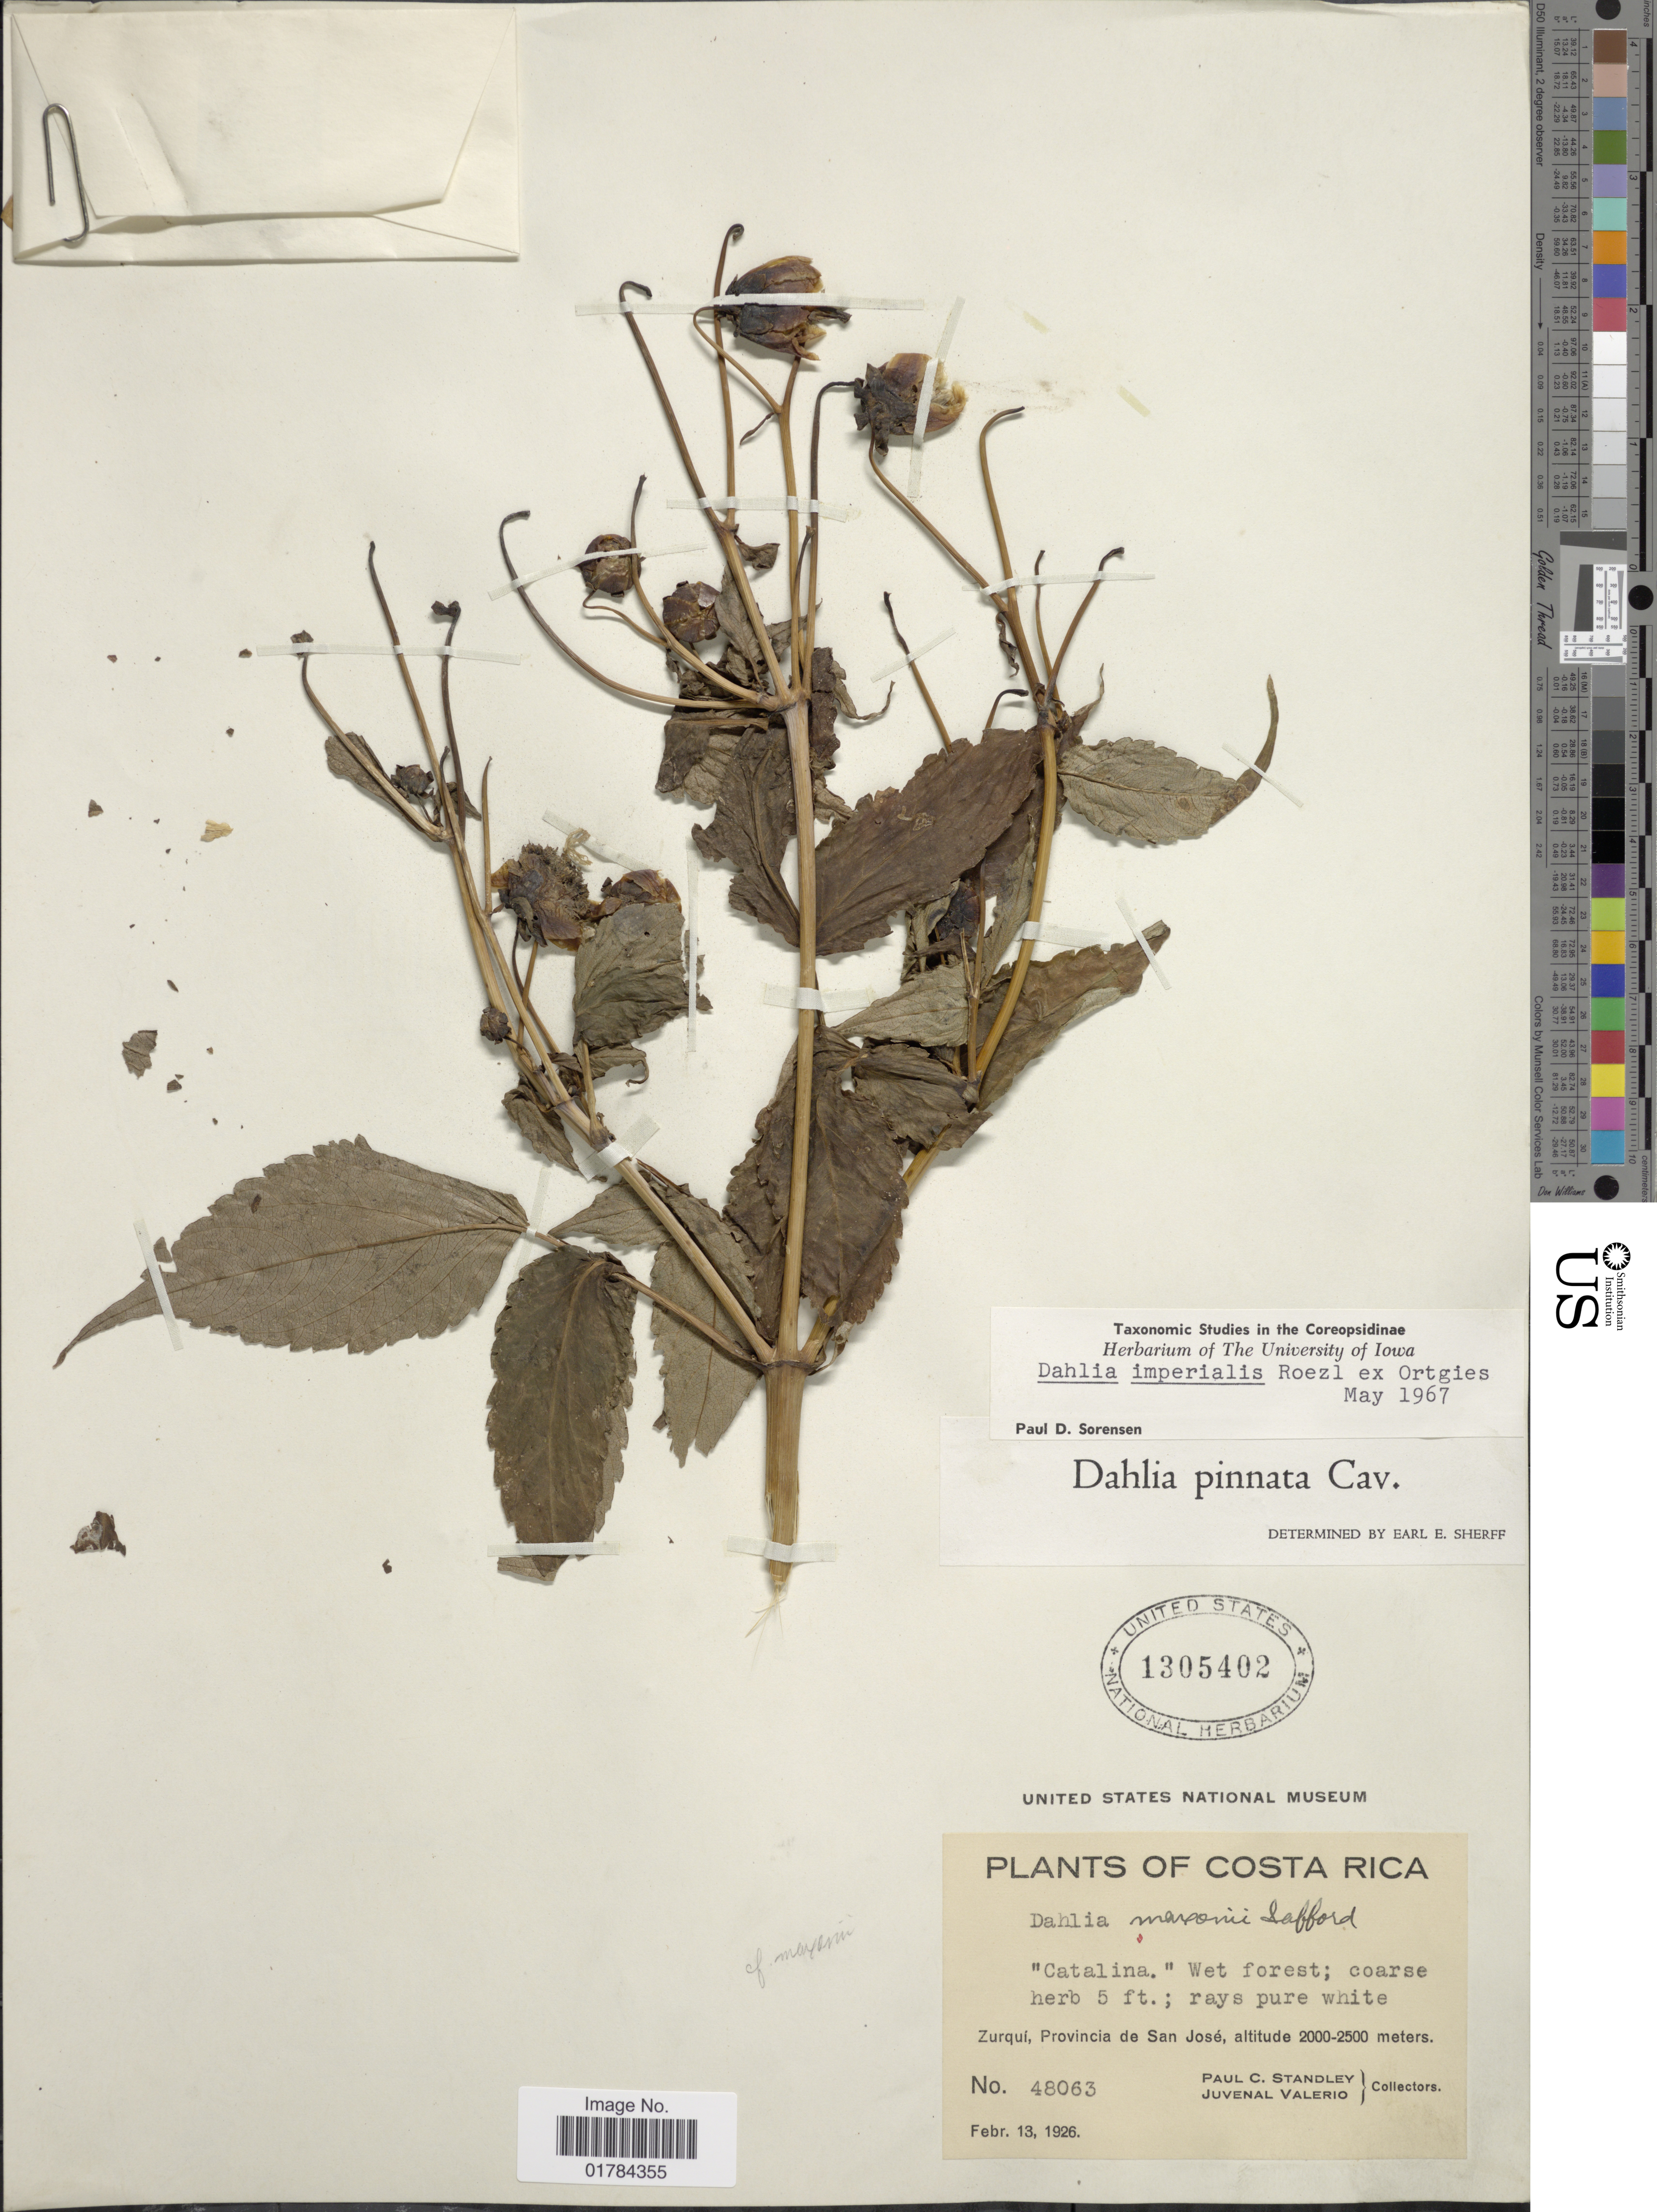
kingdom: Plantae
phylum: Tracheophyta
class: Magnoliopsida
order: Asterales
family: Asteraceae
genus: Dahlia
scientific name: Dahlia imperialis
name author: Roezl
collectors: P. C. Standley & J. Valerio R.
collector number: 48063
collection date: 1926-02-13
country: Costa Rica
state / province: San José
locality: Zurqui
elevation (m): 2000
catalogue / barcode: US 1305402